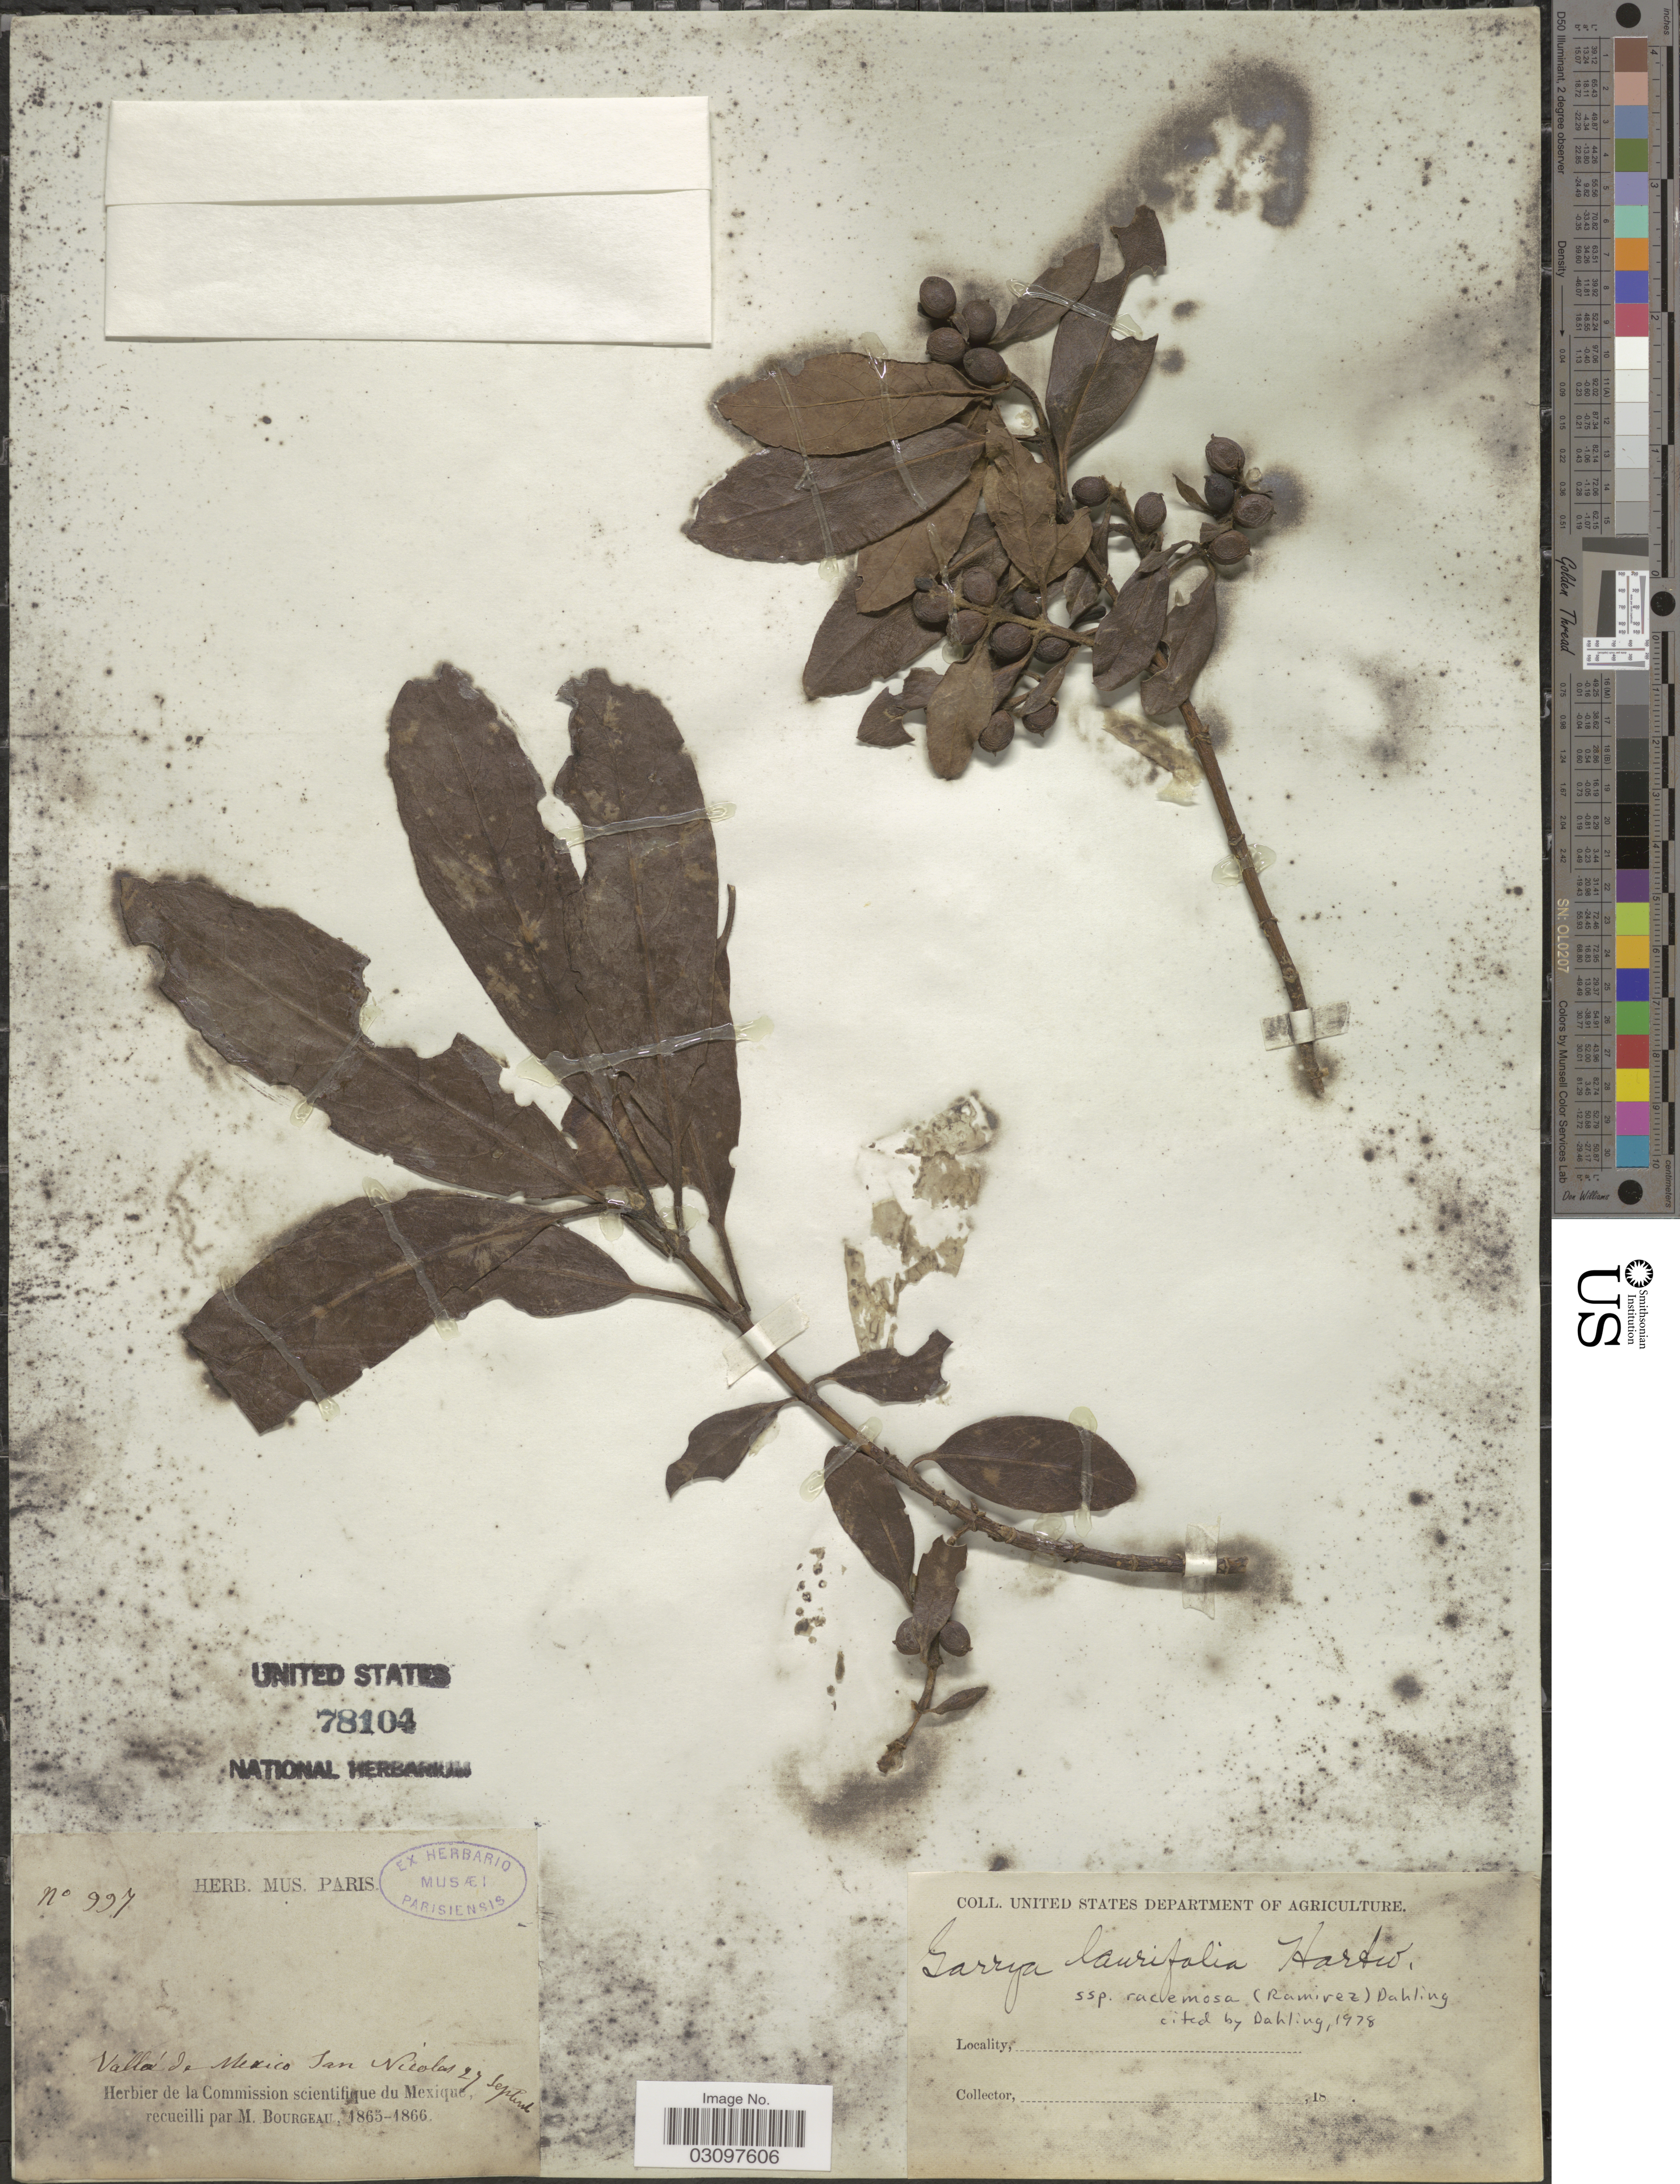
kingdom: Plantae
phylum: Tracheophyta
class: Magnoliopsida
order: Garryales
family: Garryaceae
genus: Garrya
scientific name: Garrya laurifolia subsp. racemosa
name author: (Ramírez) Dahling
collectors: M. Bourgeau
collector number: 997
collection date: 1865-09-27/1866-09-27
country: Mexico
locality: Valleé de Mexico San Nicobar.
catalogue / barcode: US 78104